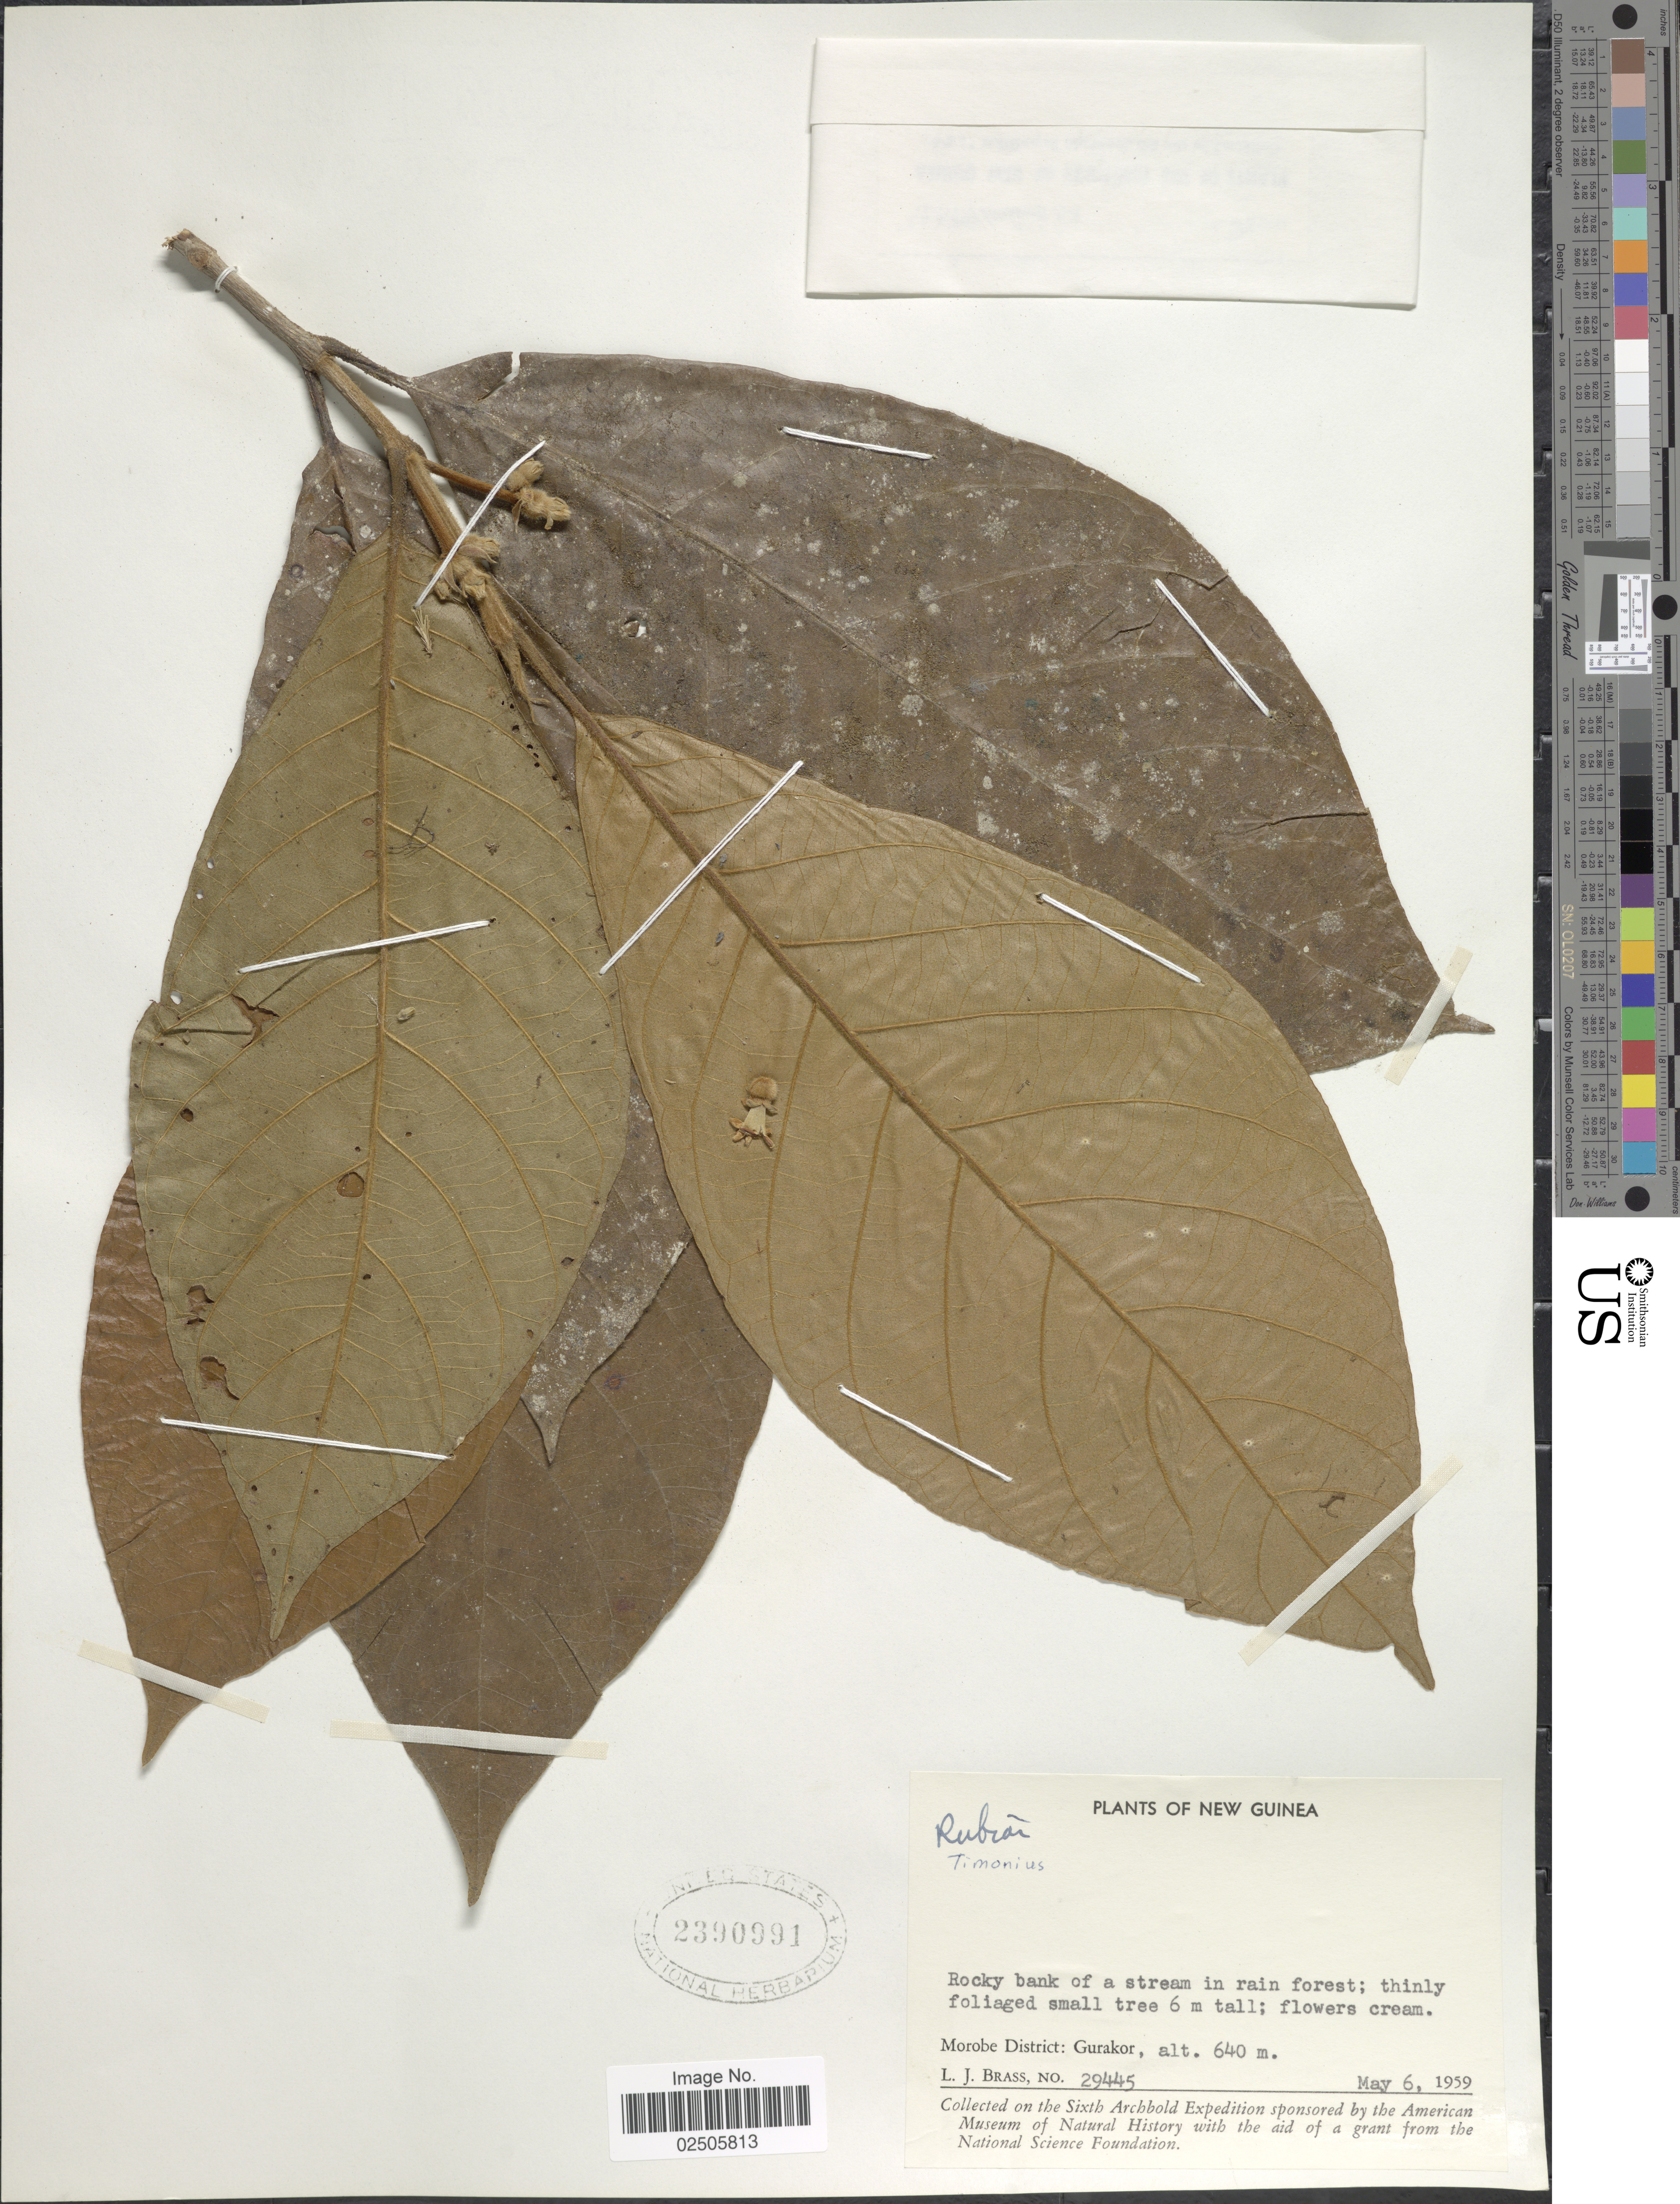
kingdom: Plantae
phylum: Tracheophyta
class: Magnoliopsida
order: Gentianales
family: Rubiaceae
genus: Timonius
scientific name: Timonius sp.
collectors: L. J. Brass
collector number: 29445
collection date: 1959-05-06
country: Papua New Guinea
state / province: Morobe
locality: New Guinea, Morobe District: Gurakor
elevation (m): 640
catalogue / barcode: US 2390991